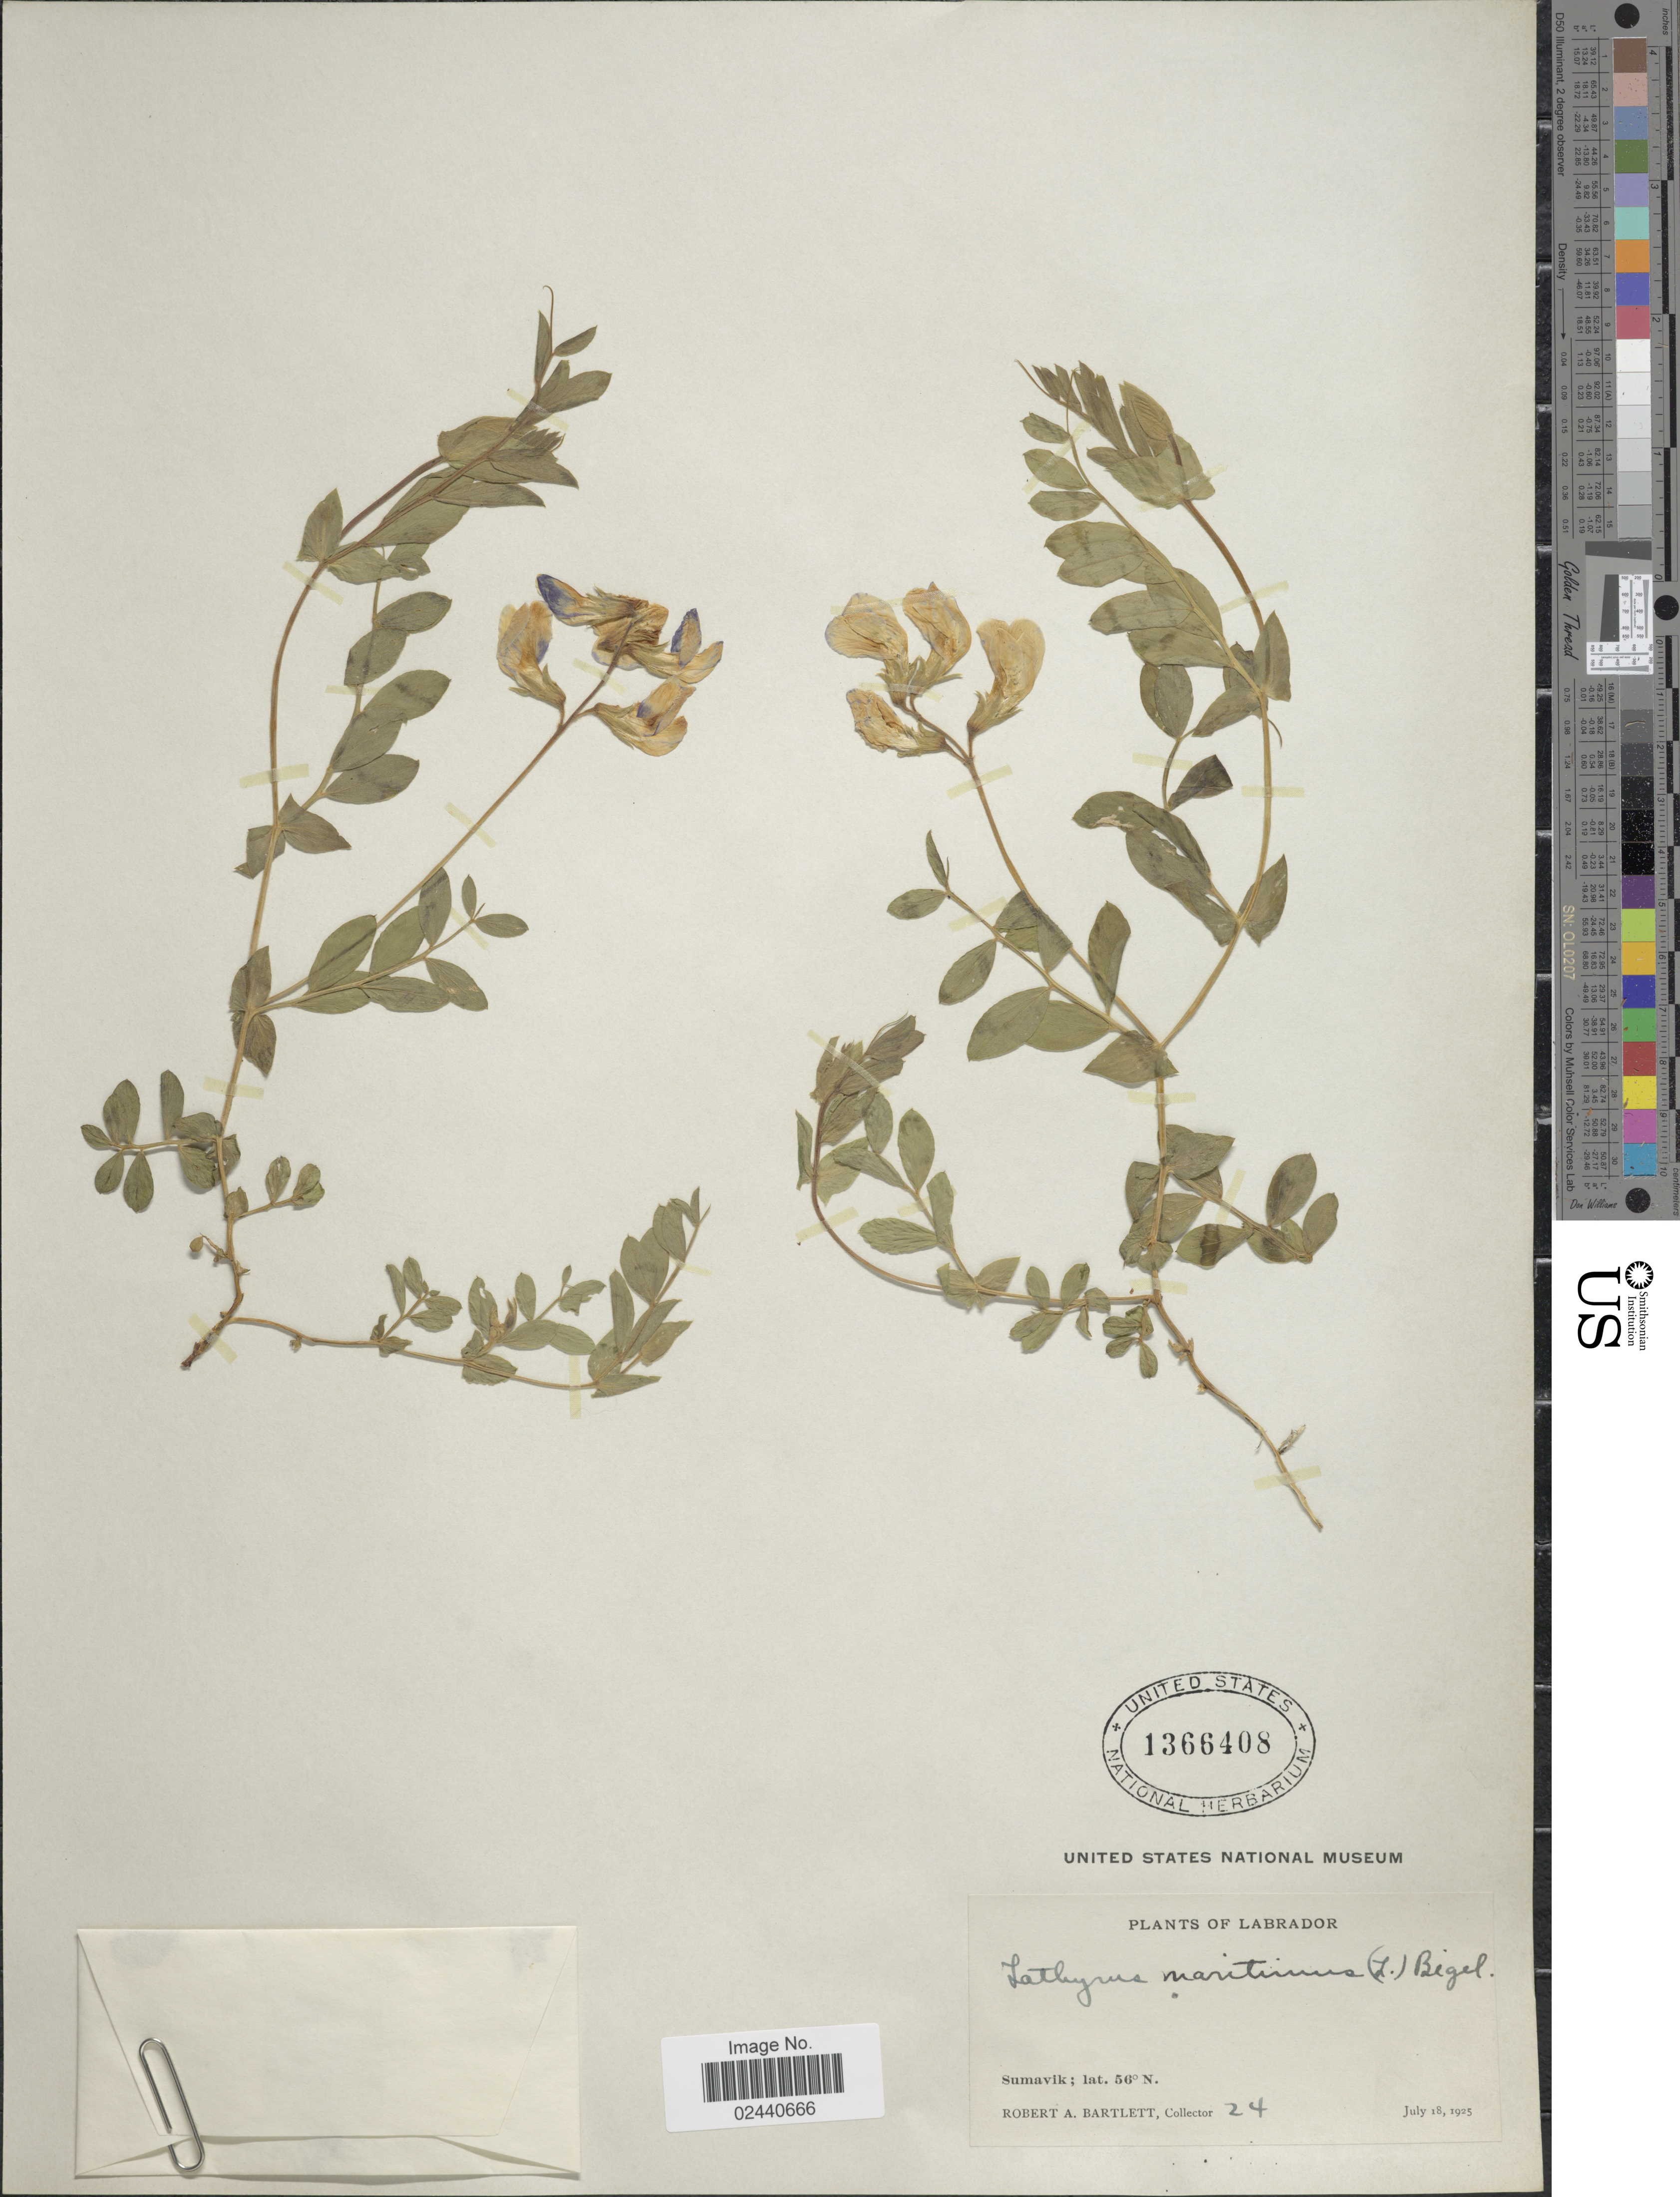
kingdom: Plantae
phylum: Tracheophyta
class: Magnoliopsida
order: Fabales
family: Fabaceae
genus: Lathyrus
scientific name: Lathyrus japonicus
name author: Willd.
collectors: R. A. Bartlett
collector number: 24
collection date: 1925-07-18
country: Canada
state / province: Newfoundland and Labrador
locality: Labrador, Sumavik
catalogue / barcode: US 1366408